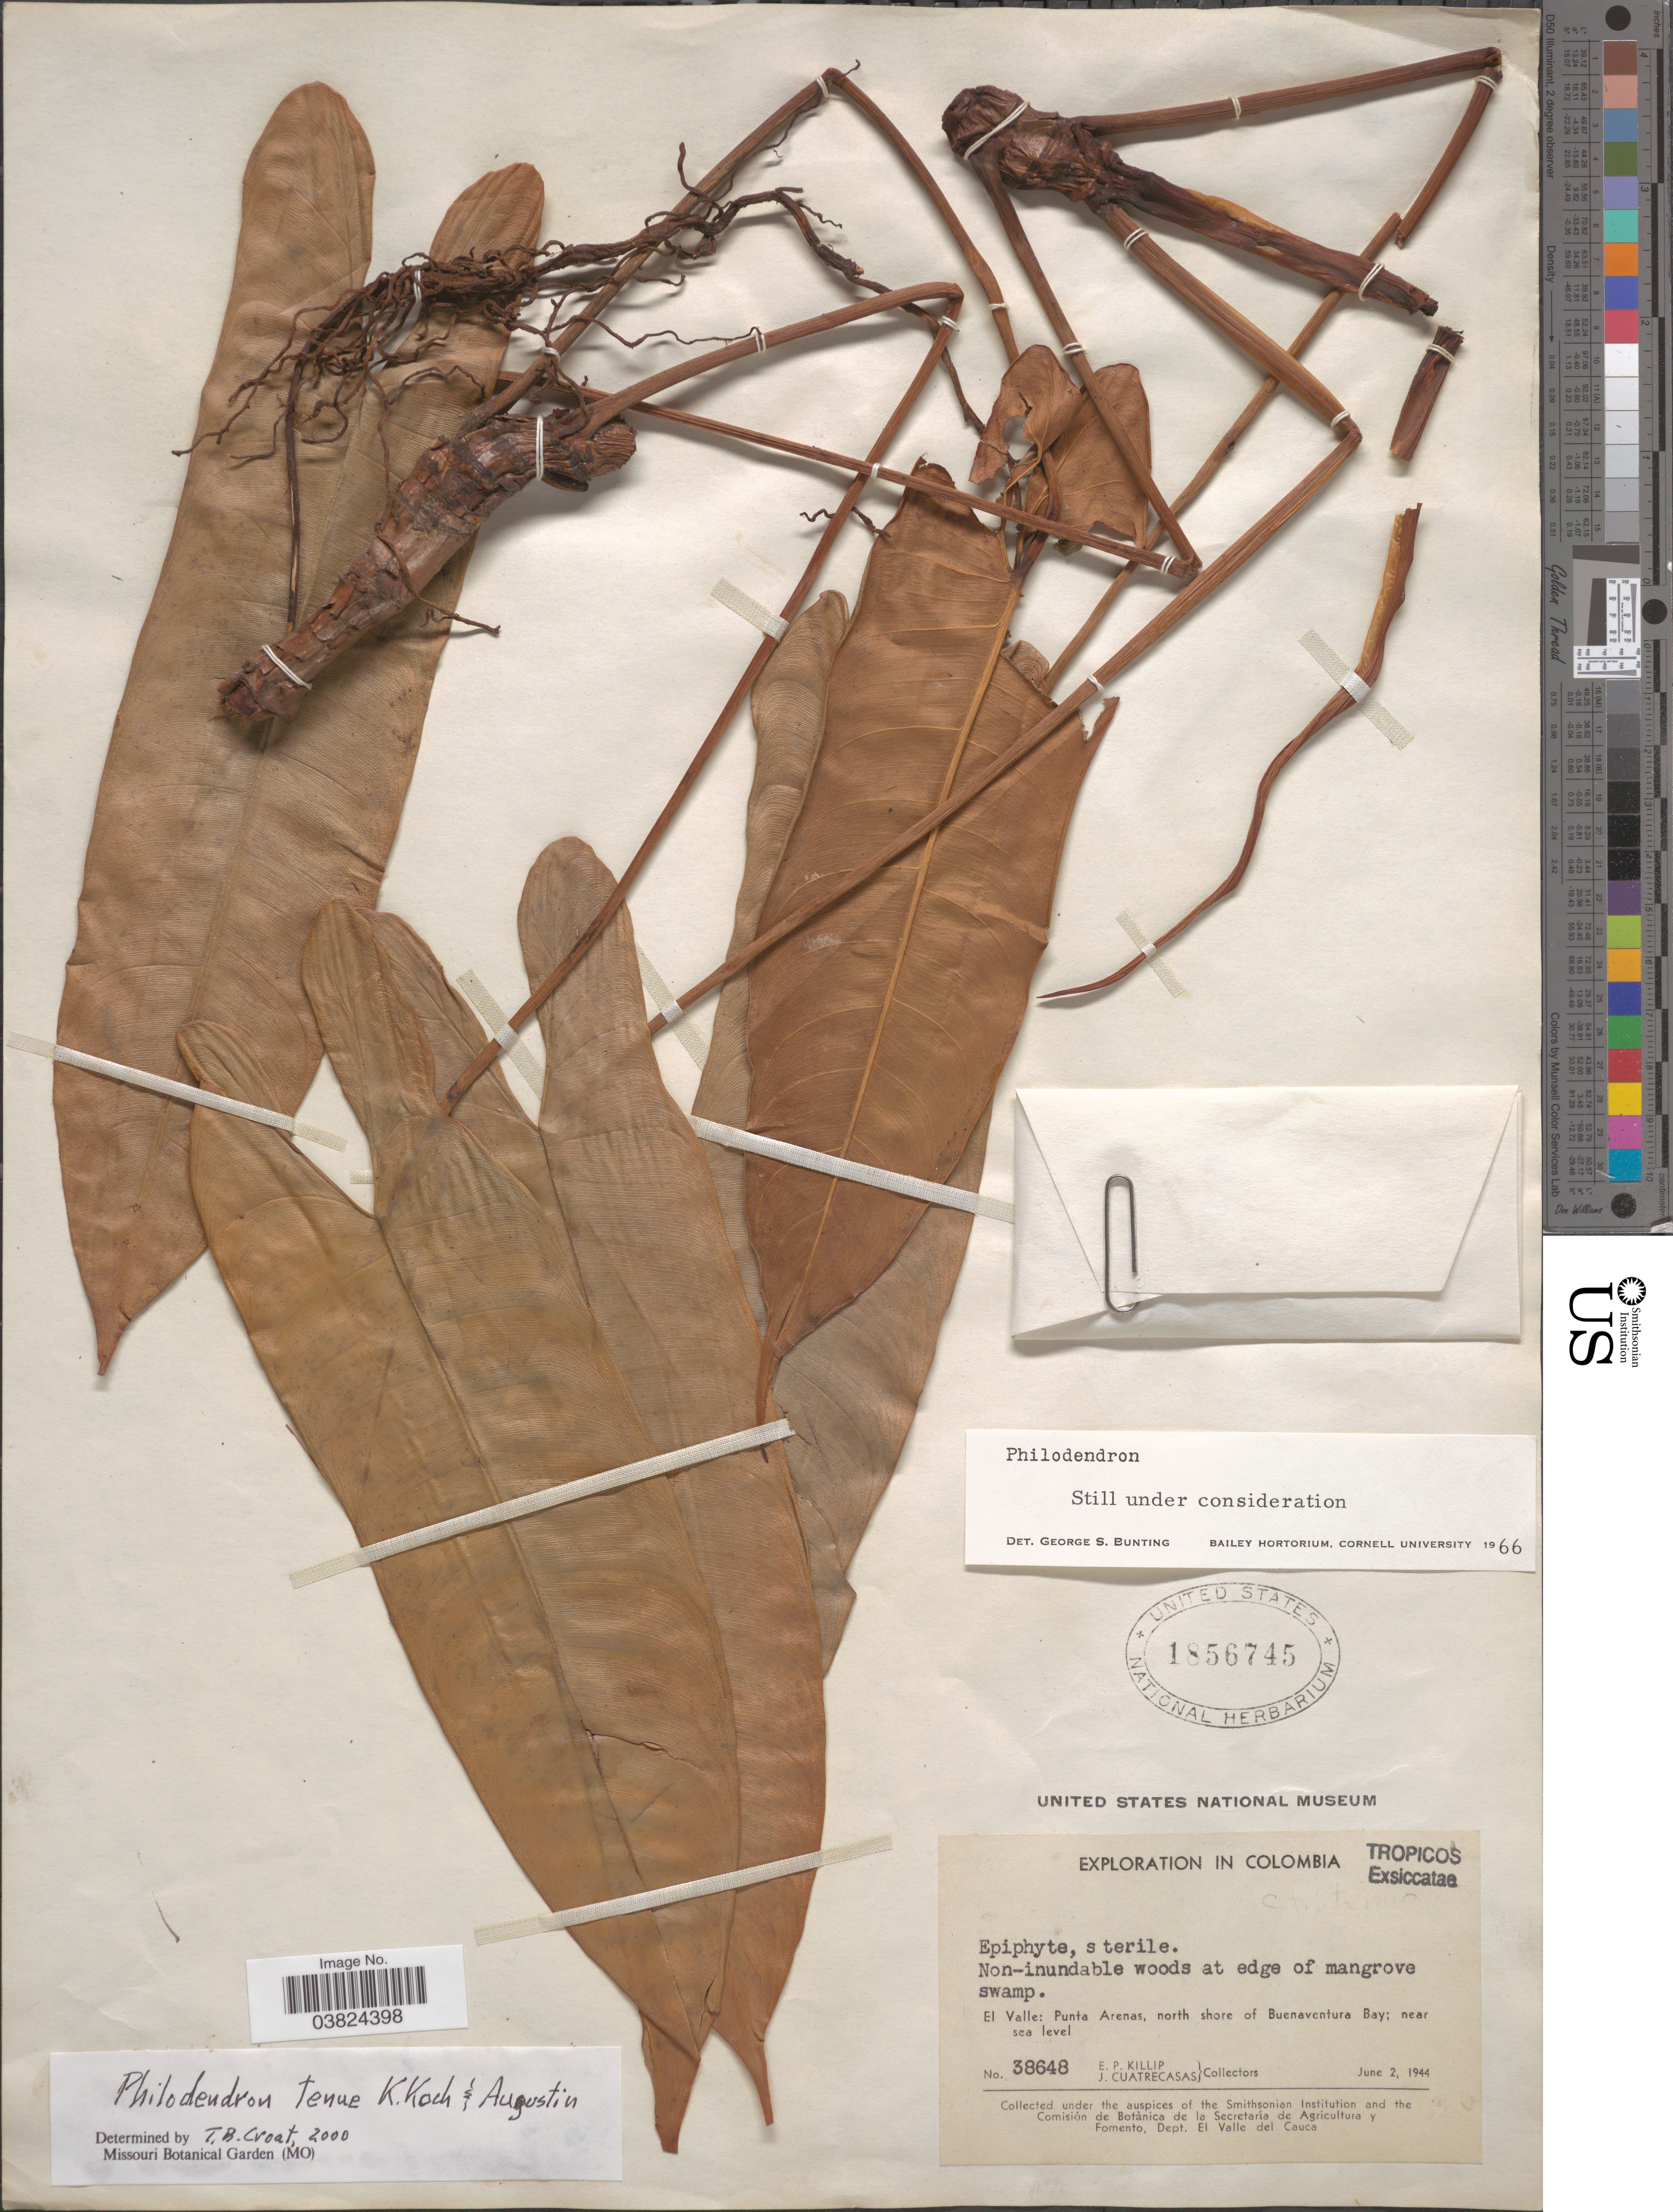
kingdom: Plantae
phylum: Tracheophyta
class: Liliopsida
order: Alismatales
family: Araceae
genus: Philodendron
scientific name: Philodendron tenue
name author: K. Koch & Augustin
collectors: E. P. Killip & J. Cuatrecasas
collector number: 38648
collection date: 1944-06-02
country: Colombia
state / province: Valle del Cauca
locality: El Valle: Punta Arenas, north shore of Buenaventura Bay.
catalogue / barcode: US 1856745